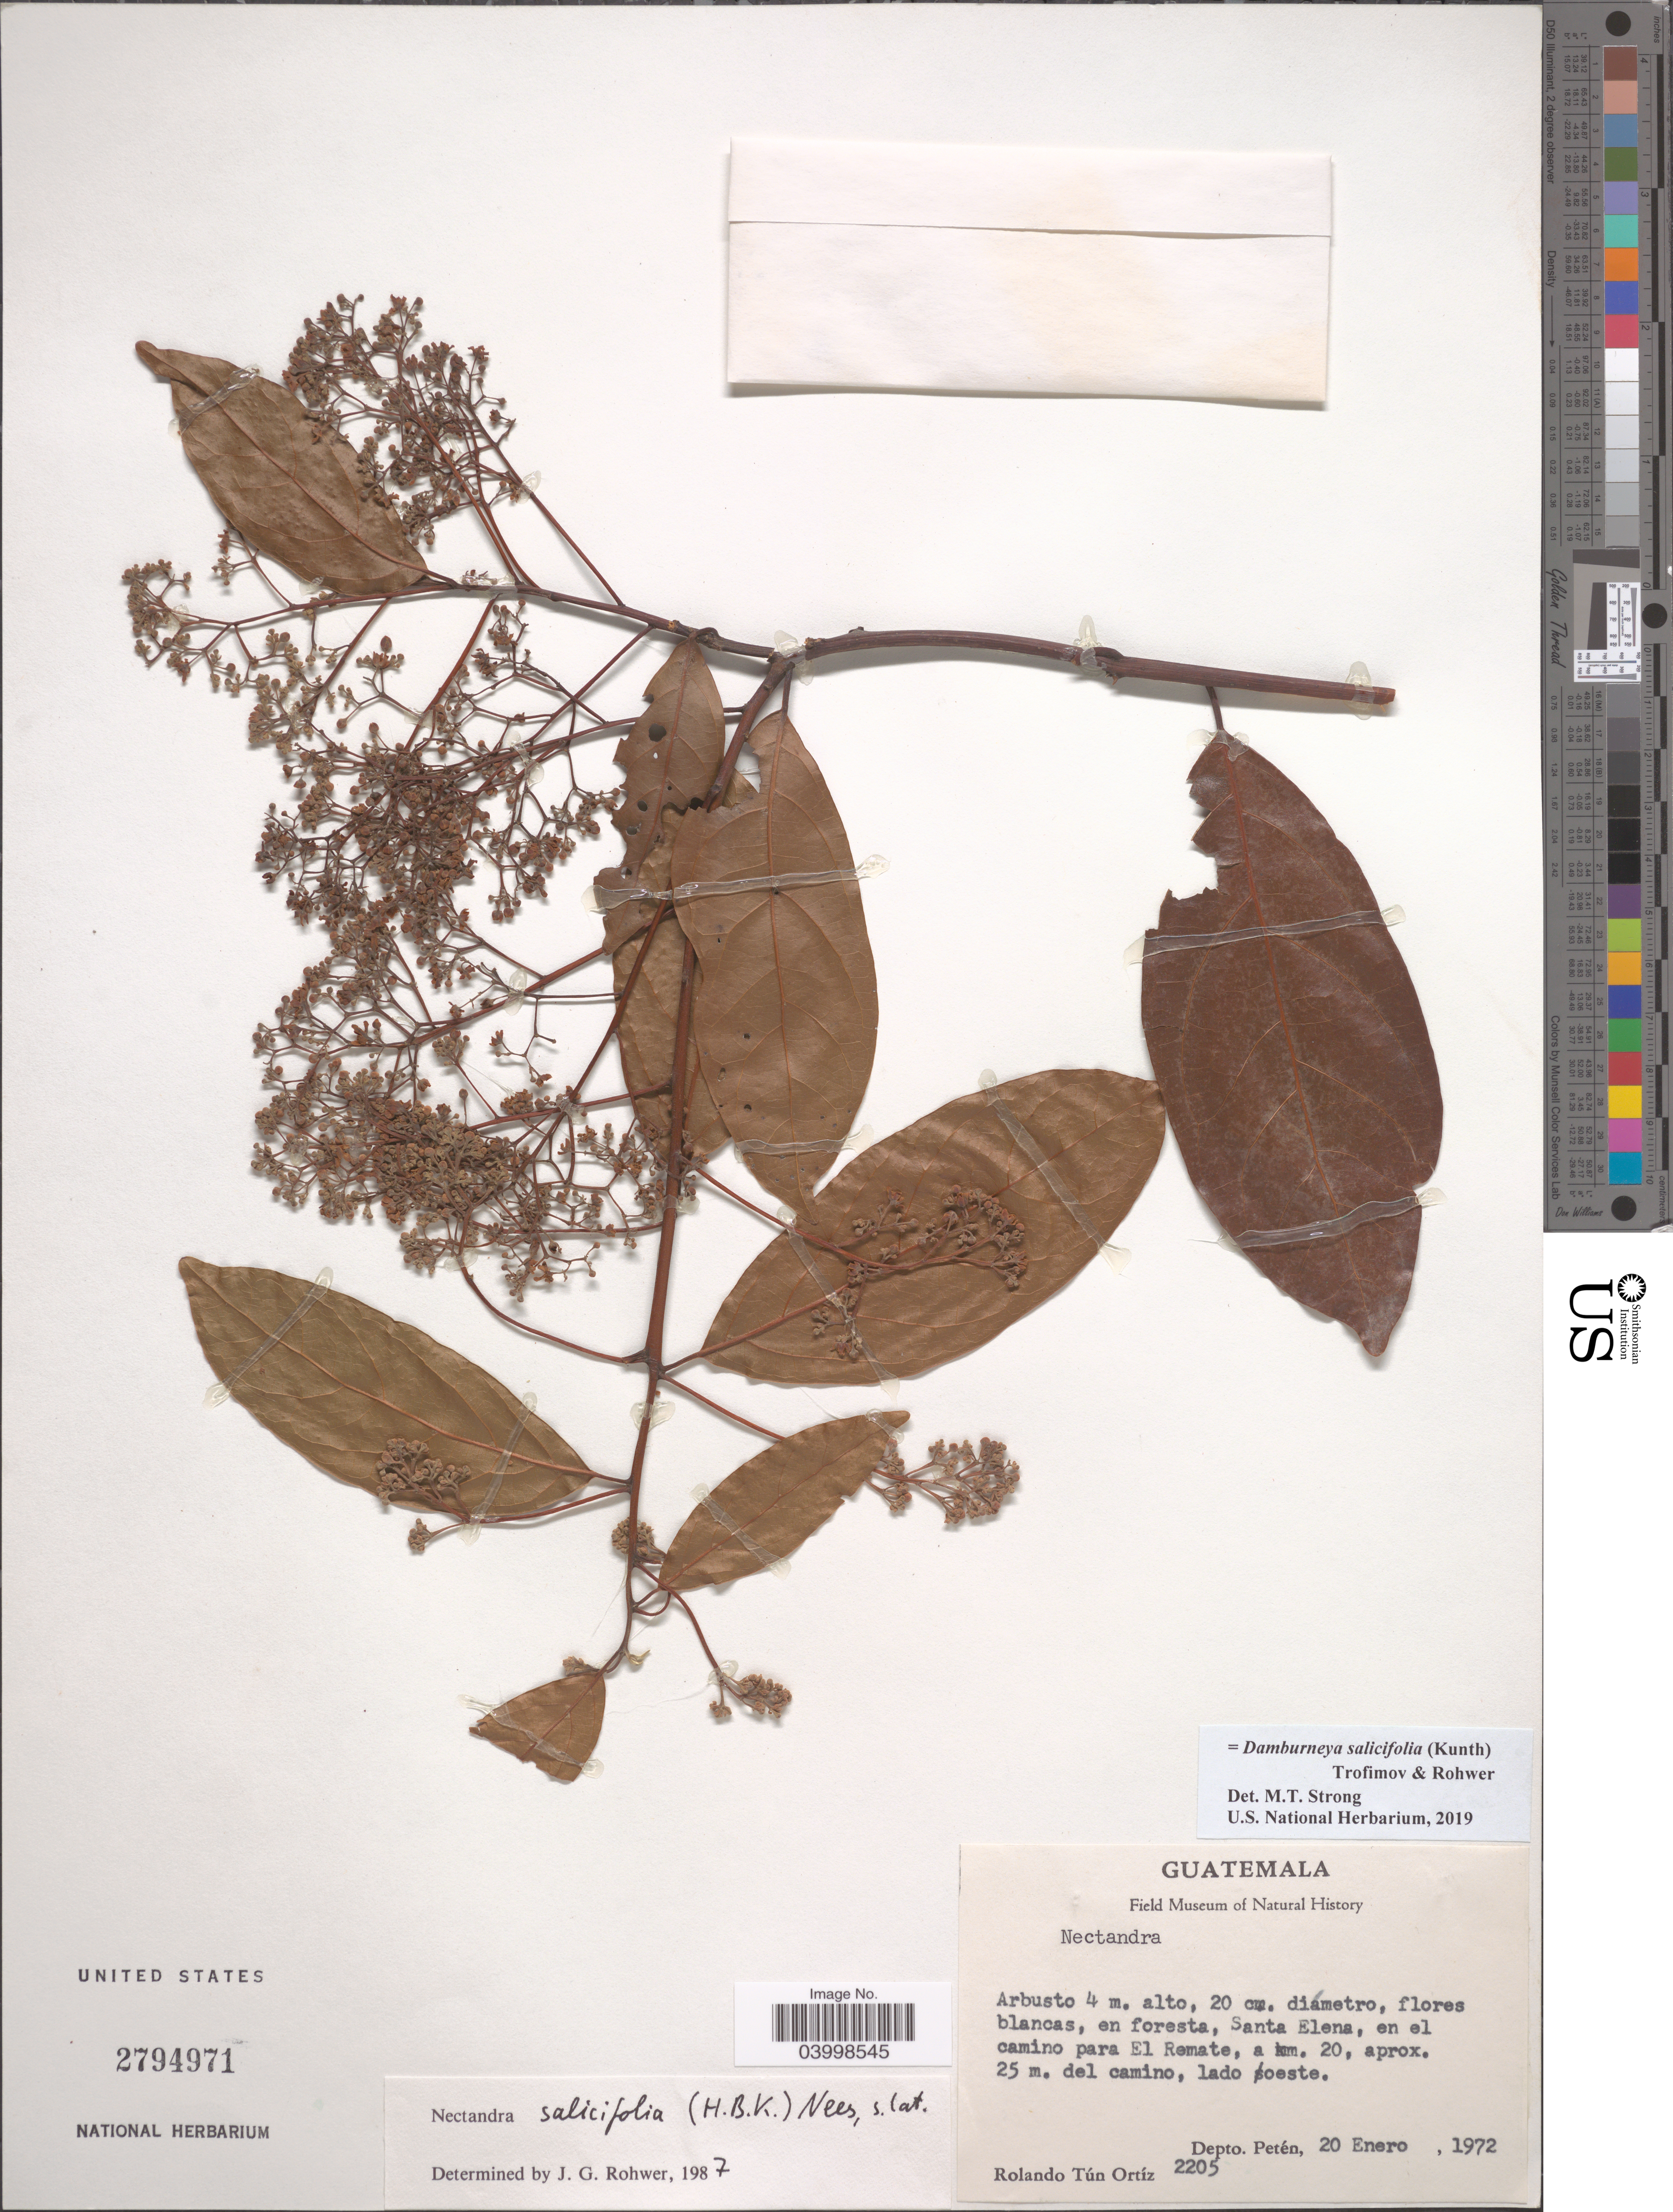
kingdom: Plantae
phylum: Tracheophyta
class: Magnoliopsida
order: Laurales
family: Lauraceae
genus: Damburneya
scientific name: Damburneya salicifolia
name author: (Kunth) Trofimov & Rohwer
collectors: R. T. Ortíz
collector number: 2205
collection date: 1972-01-20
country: Guatemala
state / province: El Peten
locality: En foresta, Santa Elena, en el camino para El Remate, a km. 20, aprox. 25 m. del camino, lado oeste. Depto. Petén.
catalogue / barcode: US 2794971